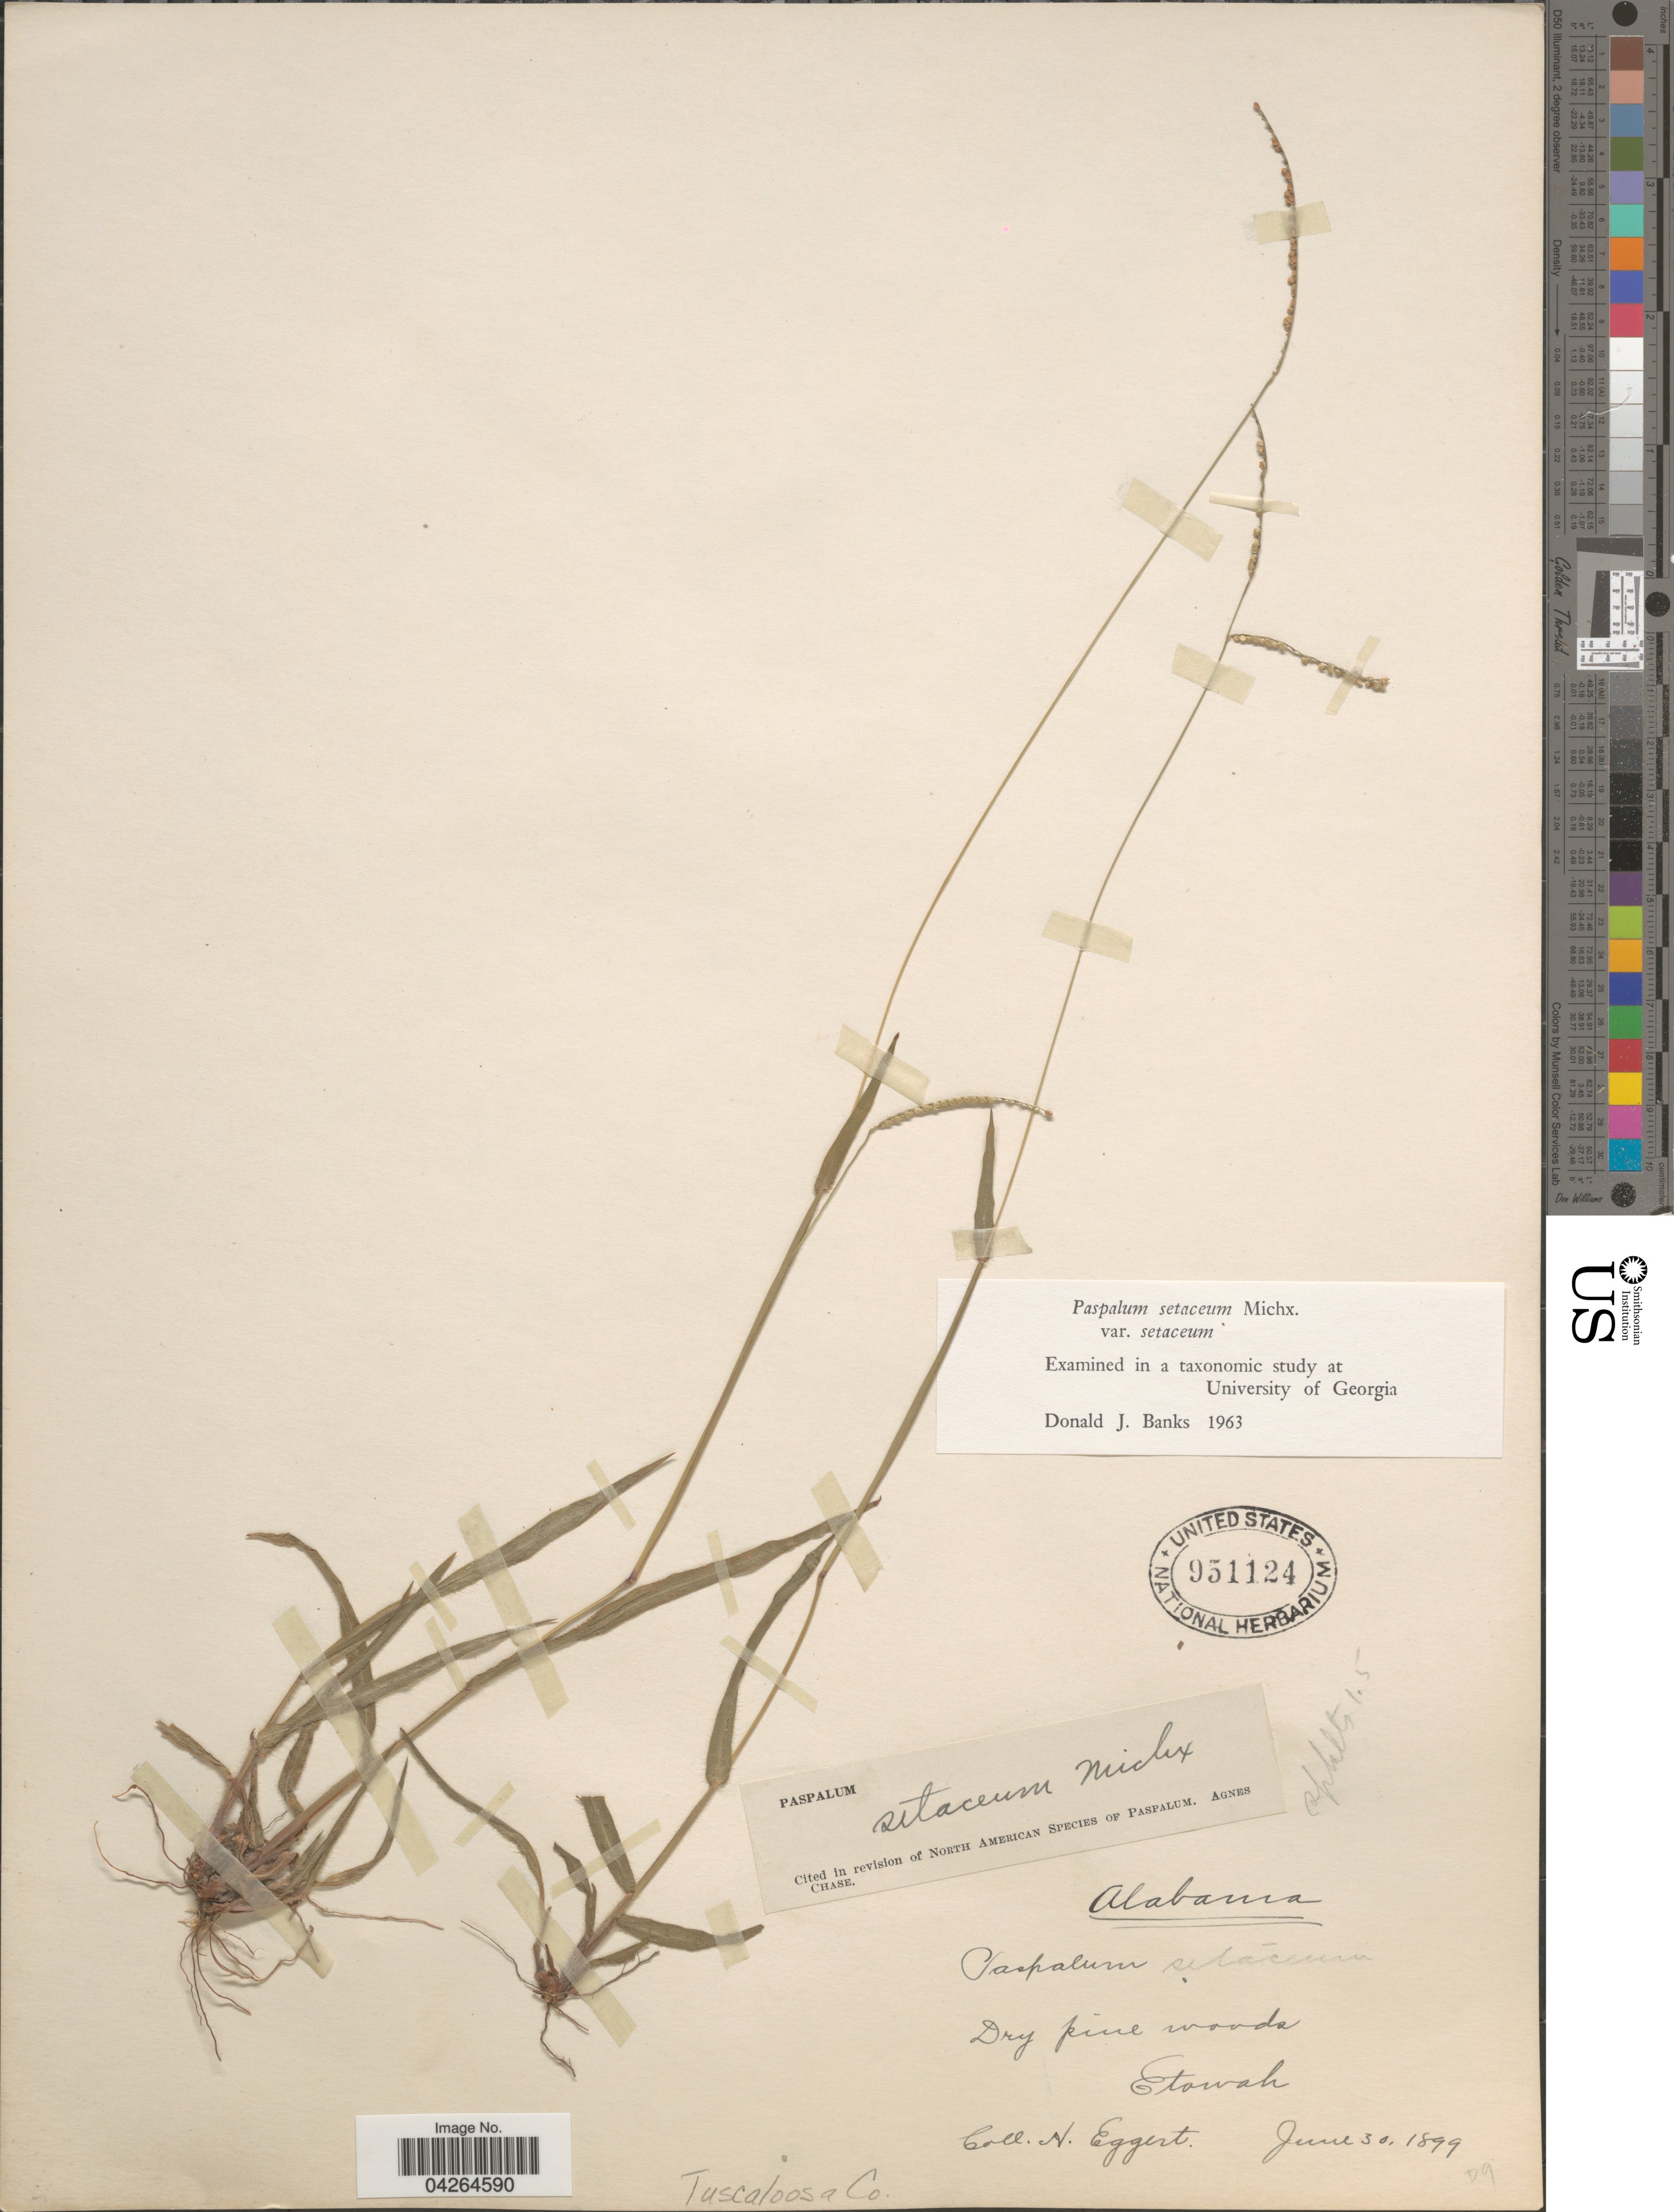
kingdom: Plantae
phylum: Tracheophyta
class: Liliopsida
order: Poales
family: Poaceae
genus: Paspalum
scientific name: Paspalum setaceum var. setaceum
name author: Michx.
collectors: H. Eggert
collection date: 1899-06-30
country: United States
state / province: Alabama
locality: Dry pine woods, Etowah. Tuscaloosa Co.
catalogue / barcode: US 951124